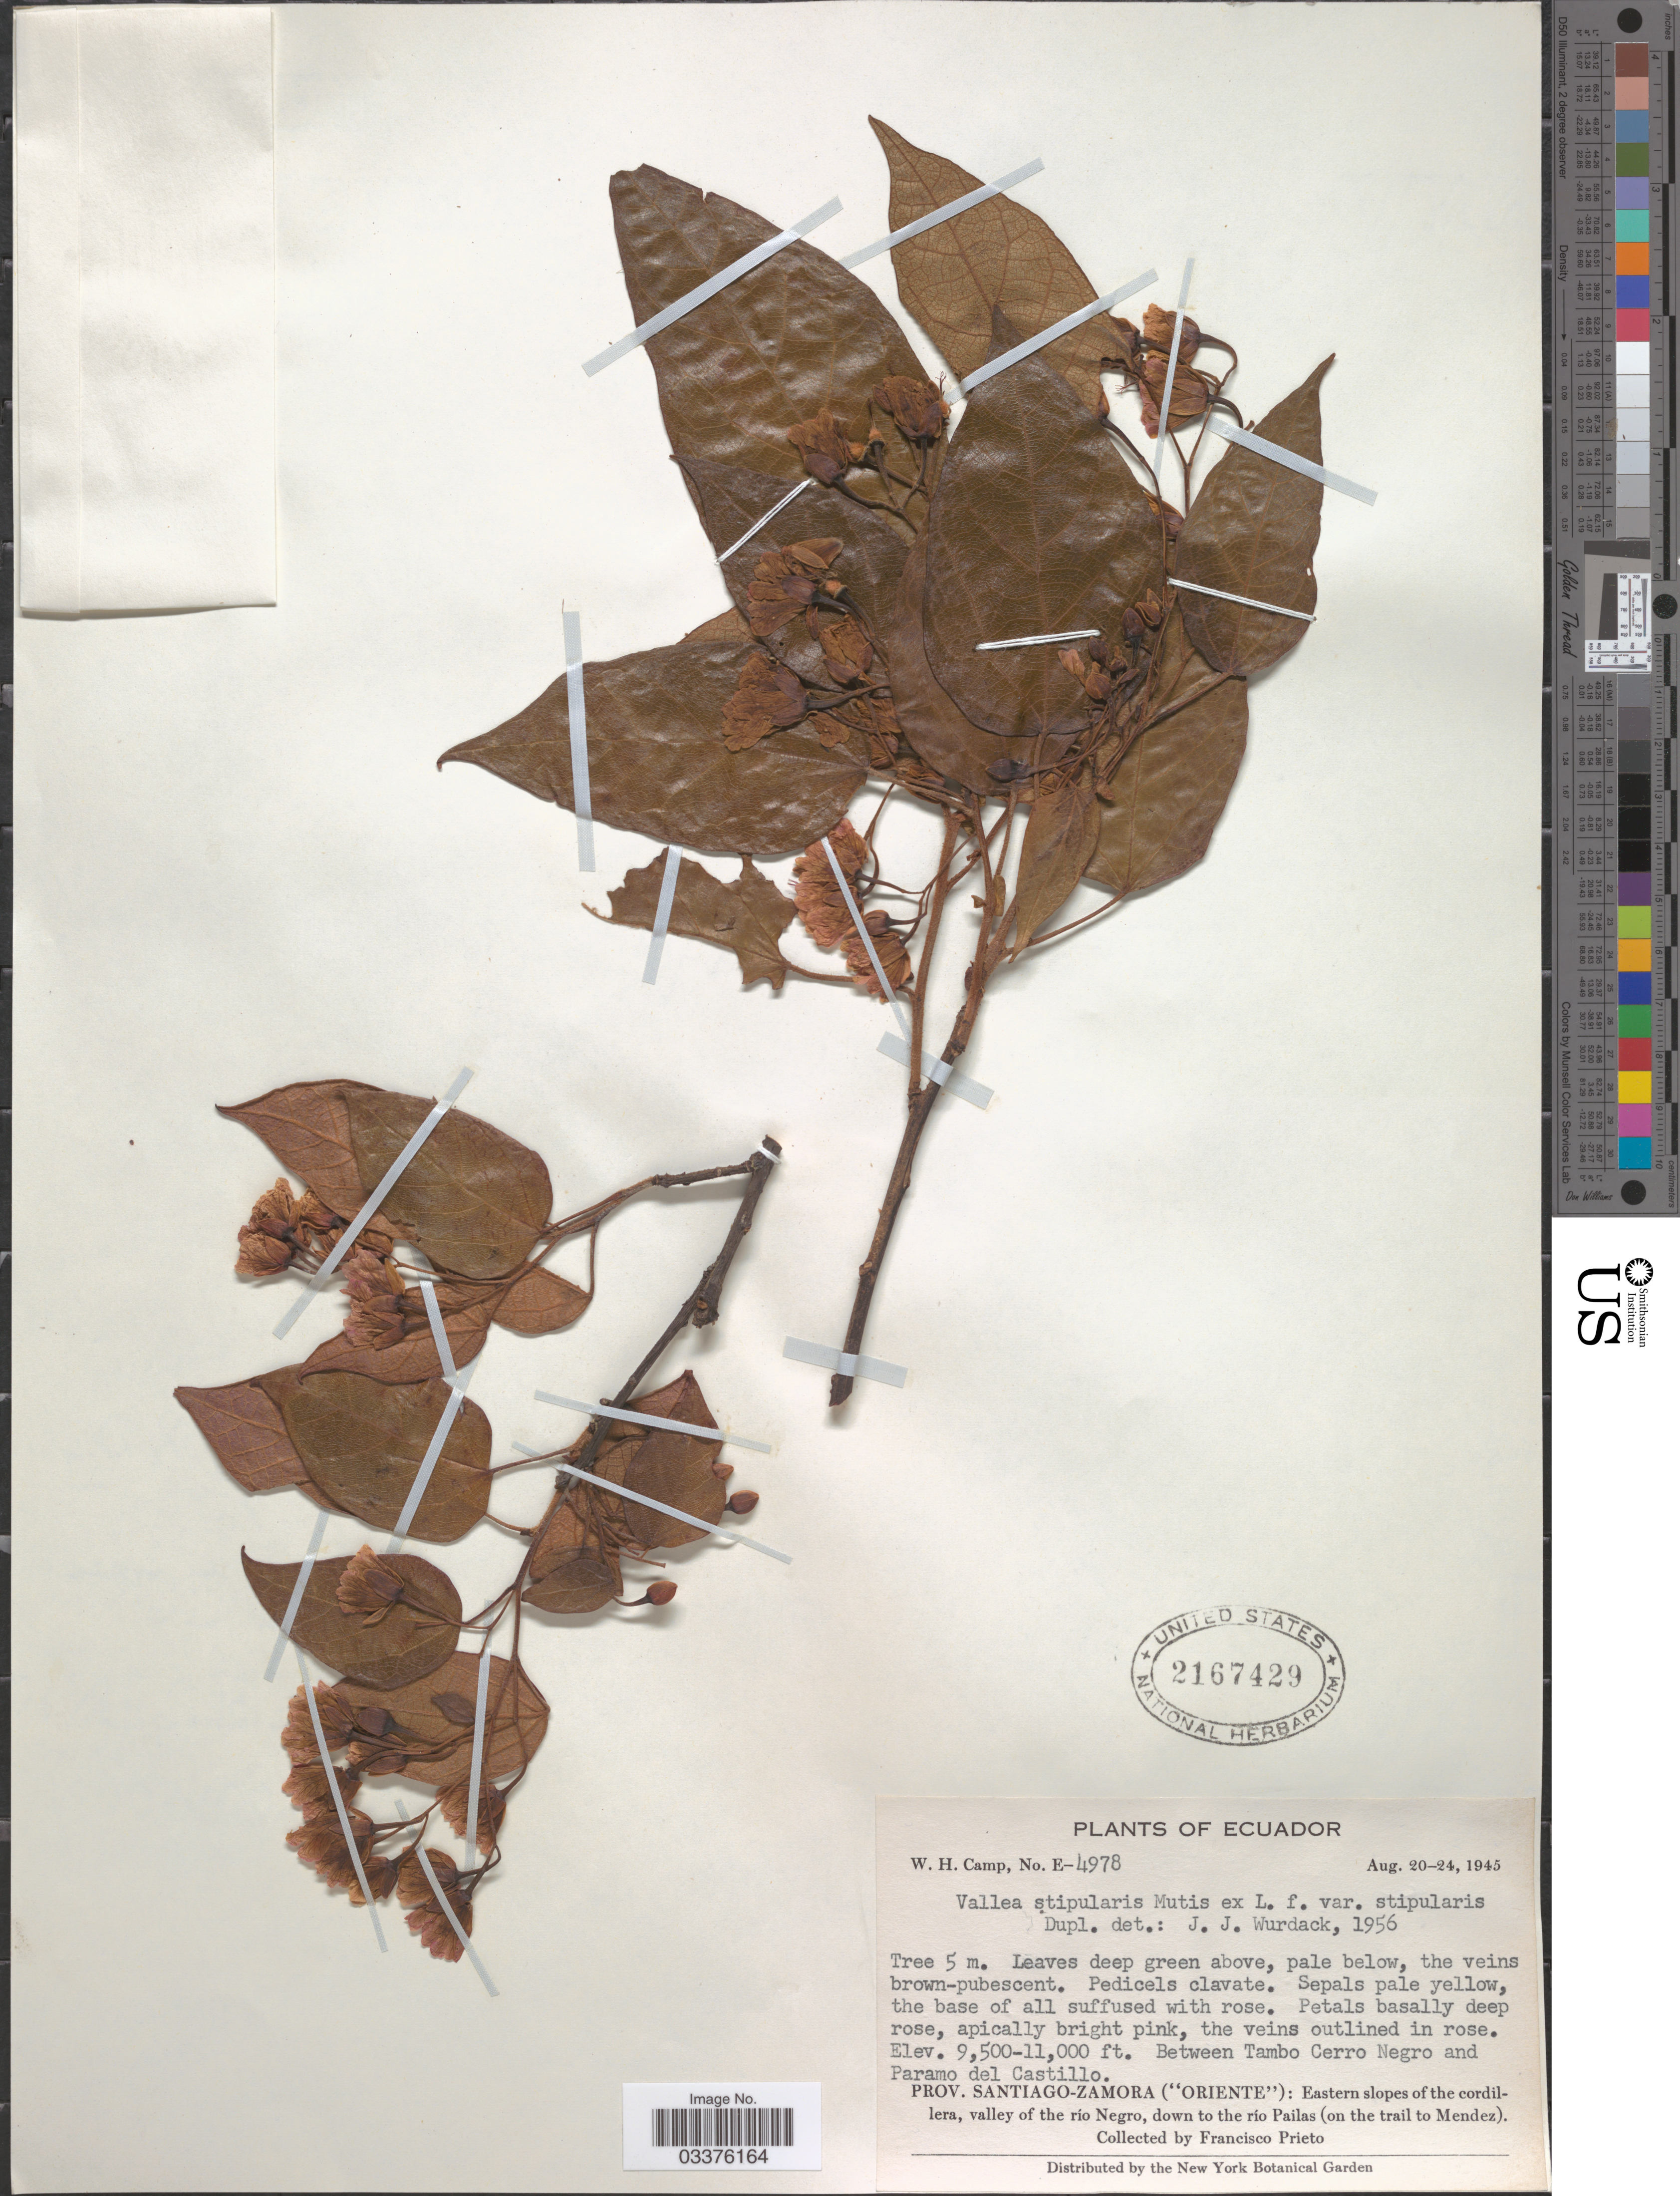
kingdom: Plantae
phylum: Tracheophyta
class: Magnoliopsida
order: Oxalidales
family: Elaeocarpaceae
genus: Vallea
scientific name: Vallea pubescens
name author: Kunth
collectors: F. Prieto & W. H. Camp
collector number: E-4978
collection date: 1945-08-20/1945-08-24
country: Ecuador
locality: Between Tambo Cerro Negro and Paramo del Castillo. Prov. Santiago-Zamora ("Oriente"): Eastern slopes of the cordillera, valley of the río Negro, down to the río Pailas (on the trail to Mendez).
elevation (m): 2896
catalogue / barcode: US 2167429